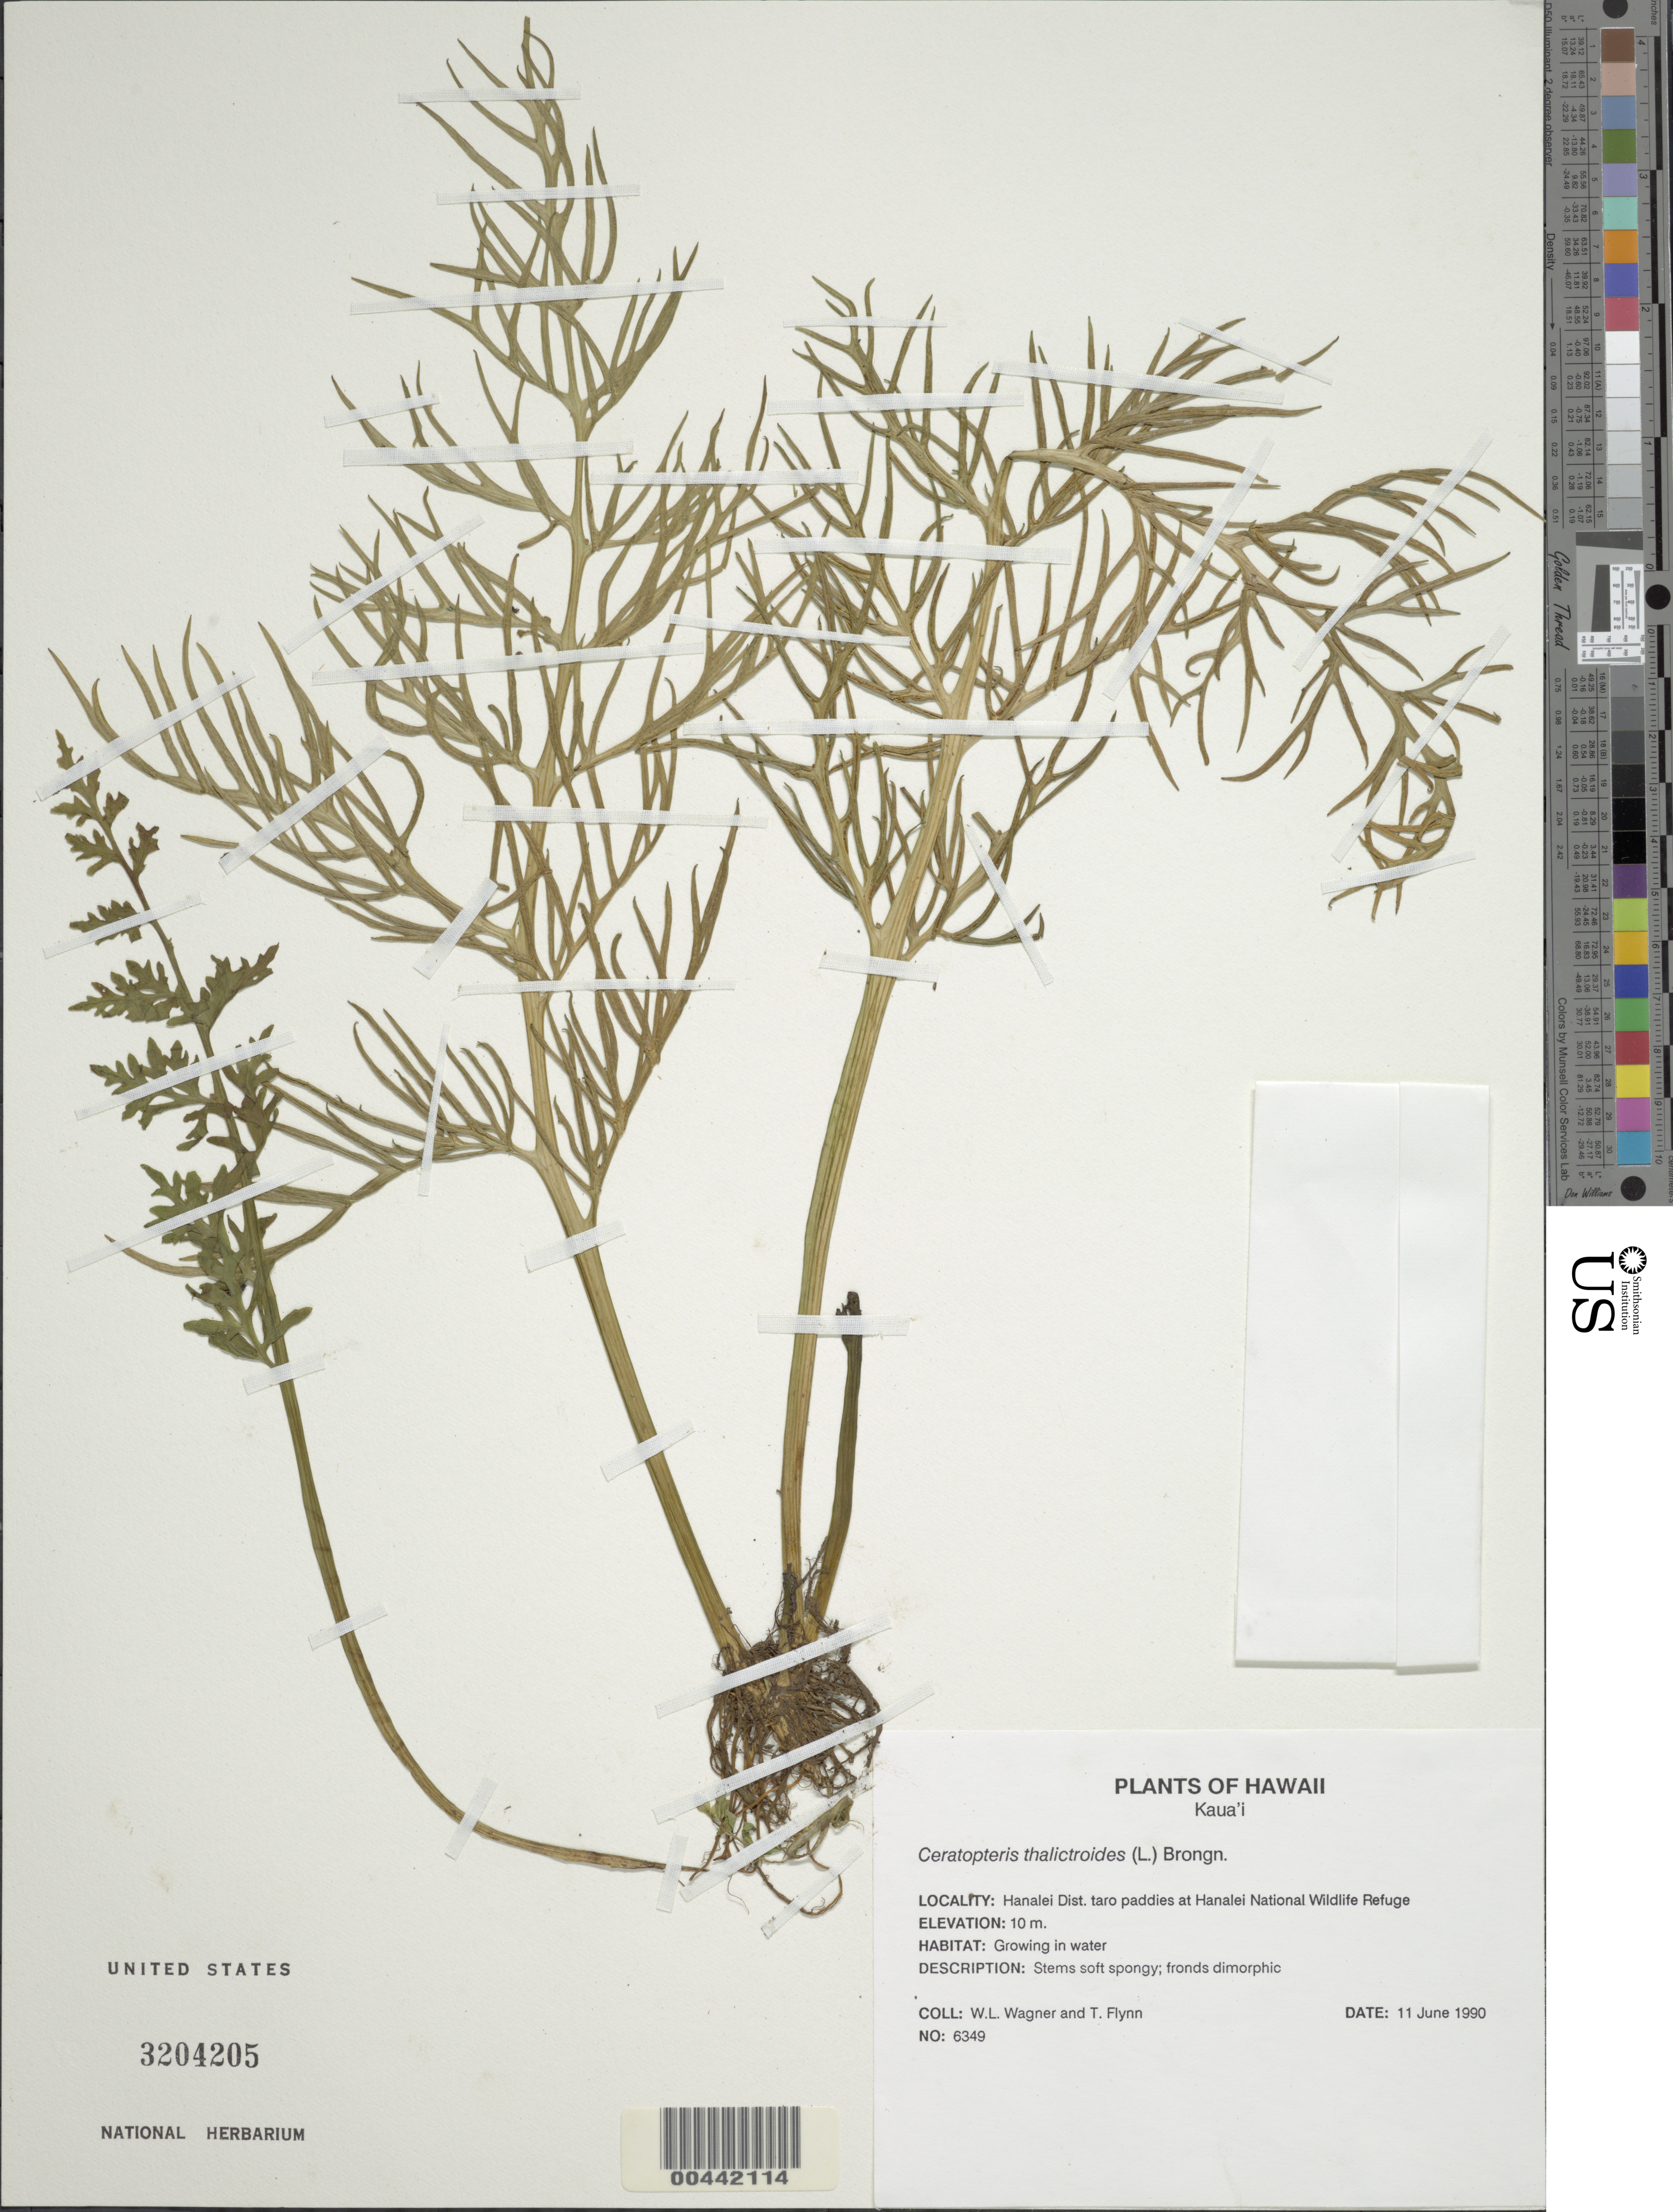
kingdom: Plantae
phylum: Tracheophyta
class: Polypodiopsida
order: Polypodiales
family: Pteridaceae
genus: Ceratopteris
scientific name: Ceratopteris thalictroides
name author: (L.) Brongn.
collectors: W. L. Wagner & T. W. Flynn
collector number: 6349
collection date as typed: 11 Jun 1990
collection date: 1990-06-11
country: United States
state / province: Hawaii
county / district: Kauai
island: Kaua'i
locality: Hanalei Dist., Hanalei National Wildlife Refuge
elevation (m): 10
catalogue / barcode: US 3204205